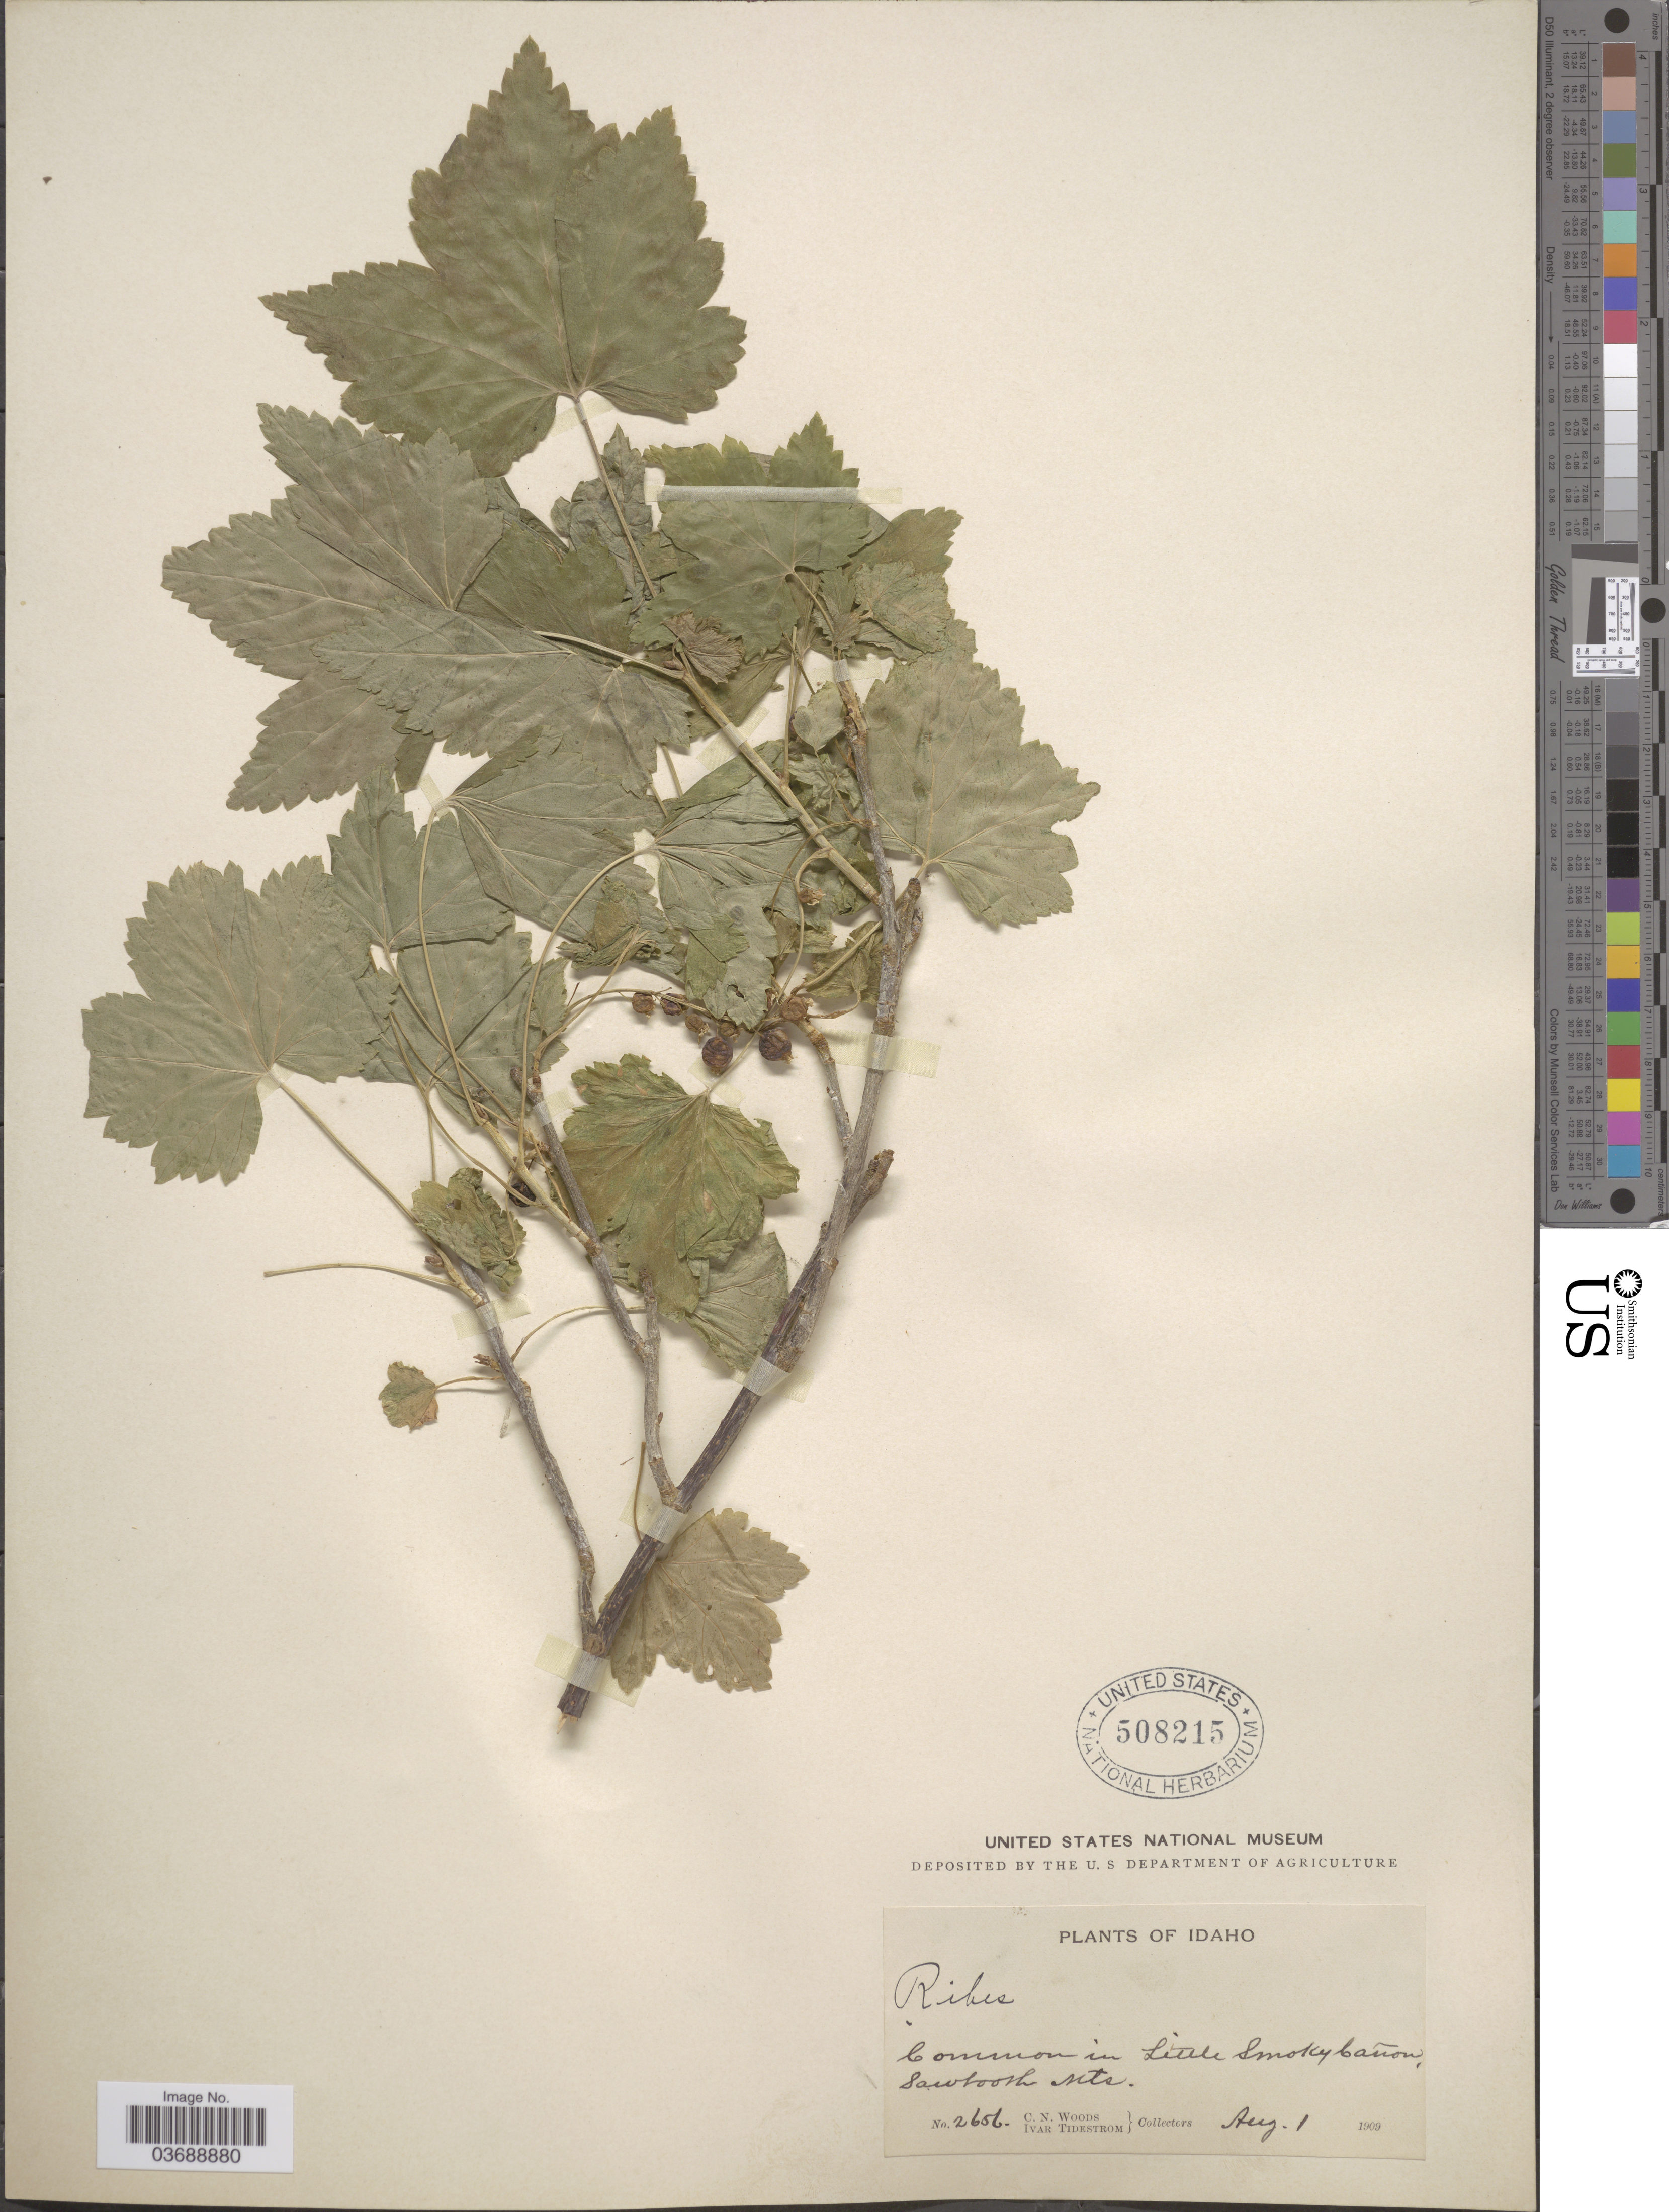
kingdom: Plantae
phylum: Tracheophyta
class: Magnoliopsida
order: Saxifragales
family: Grossulariaceae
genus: Ribes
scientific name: Ribes petiolare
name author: Douglas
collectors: C. Woods & I. F. Tidestrom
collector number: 2656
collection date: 1909-08-01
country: United States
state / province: Idaho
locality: In Little Smoky Cañon, Sawtooth Mts.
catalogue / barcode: US 508215